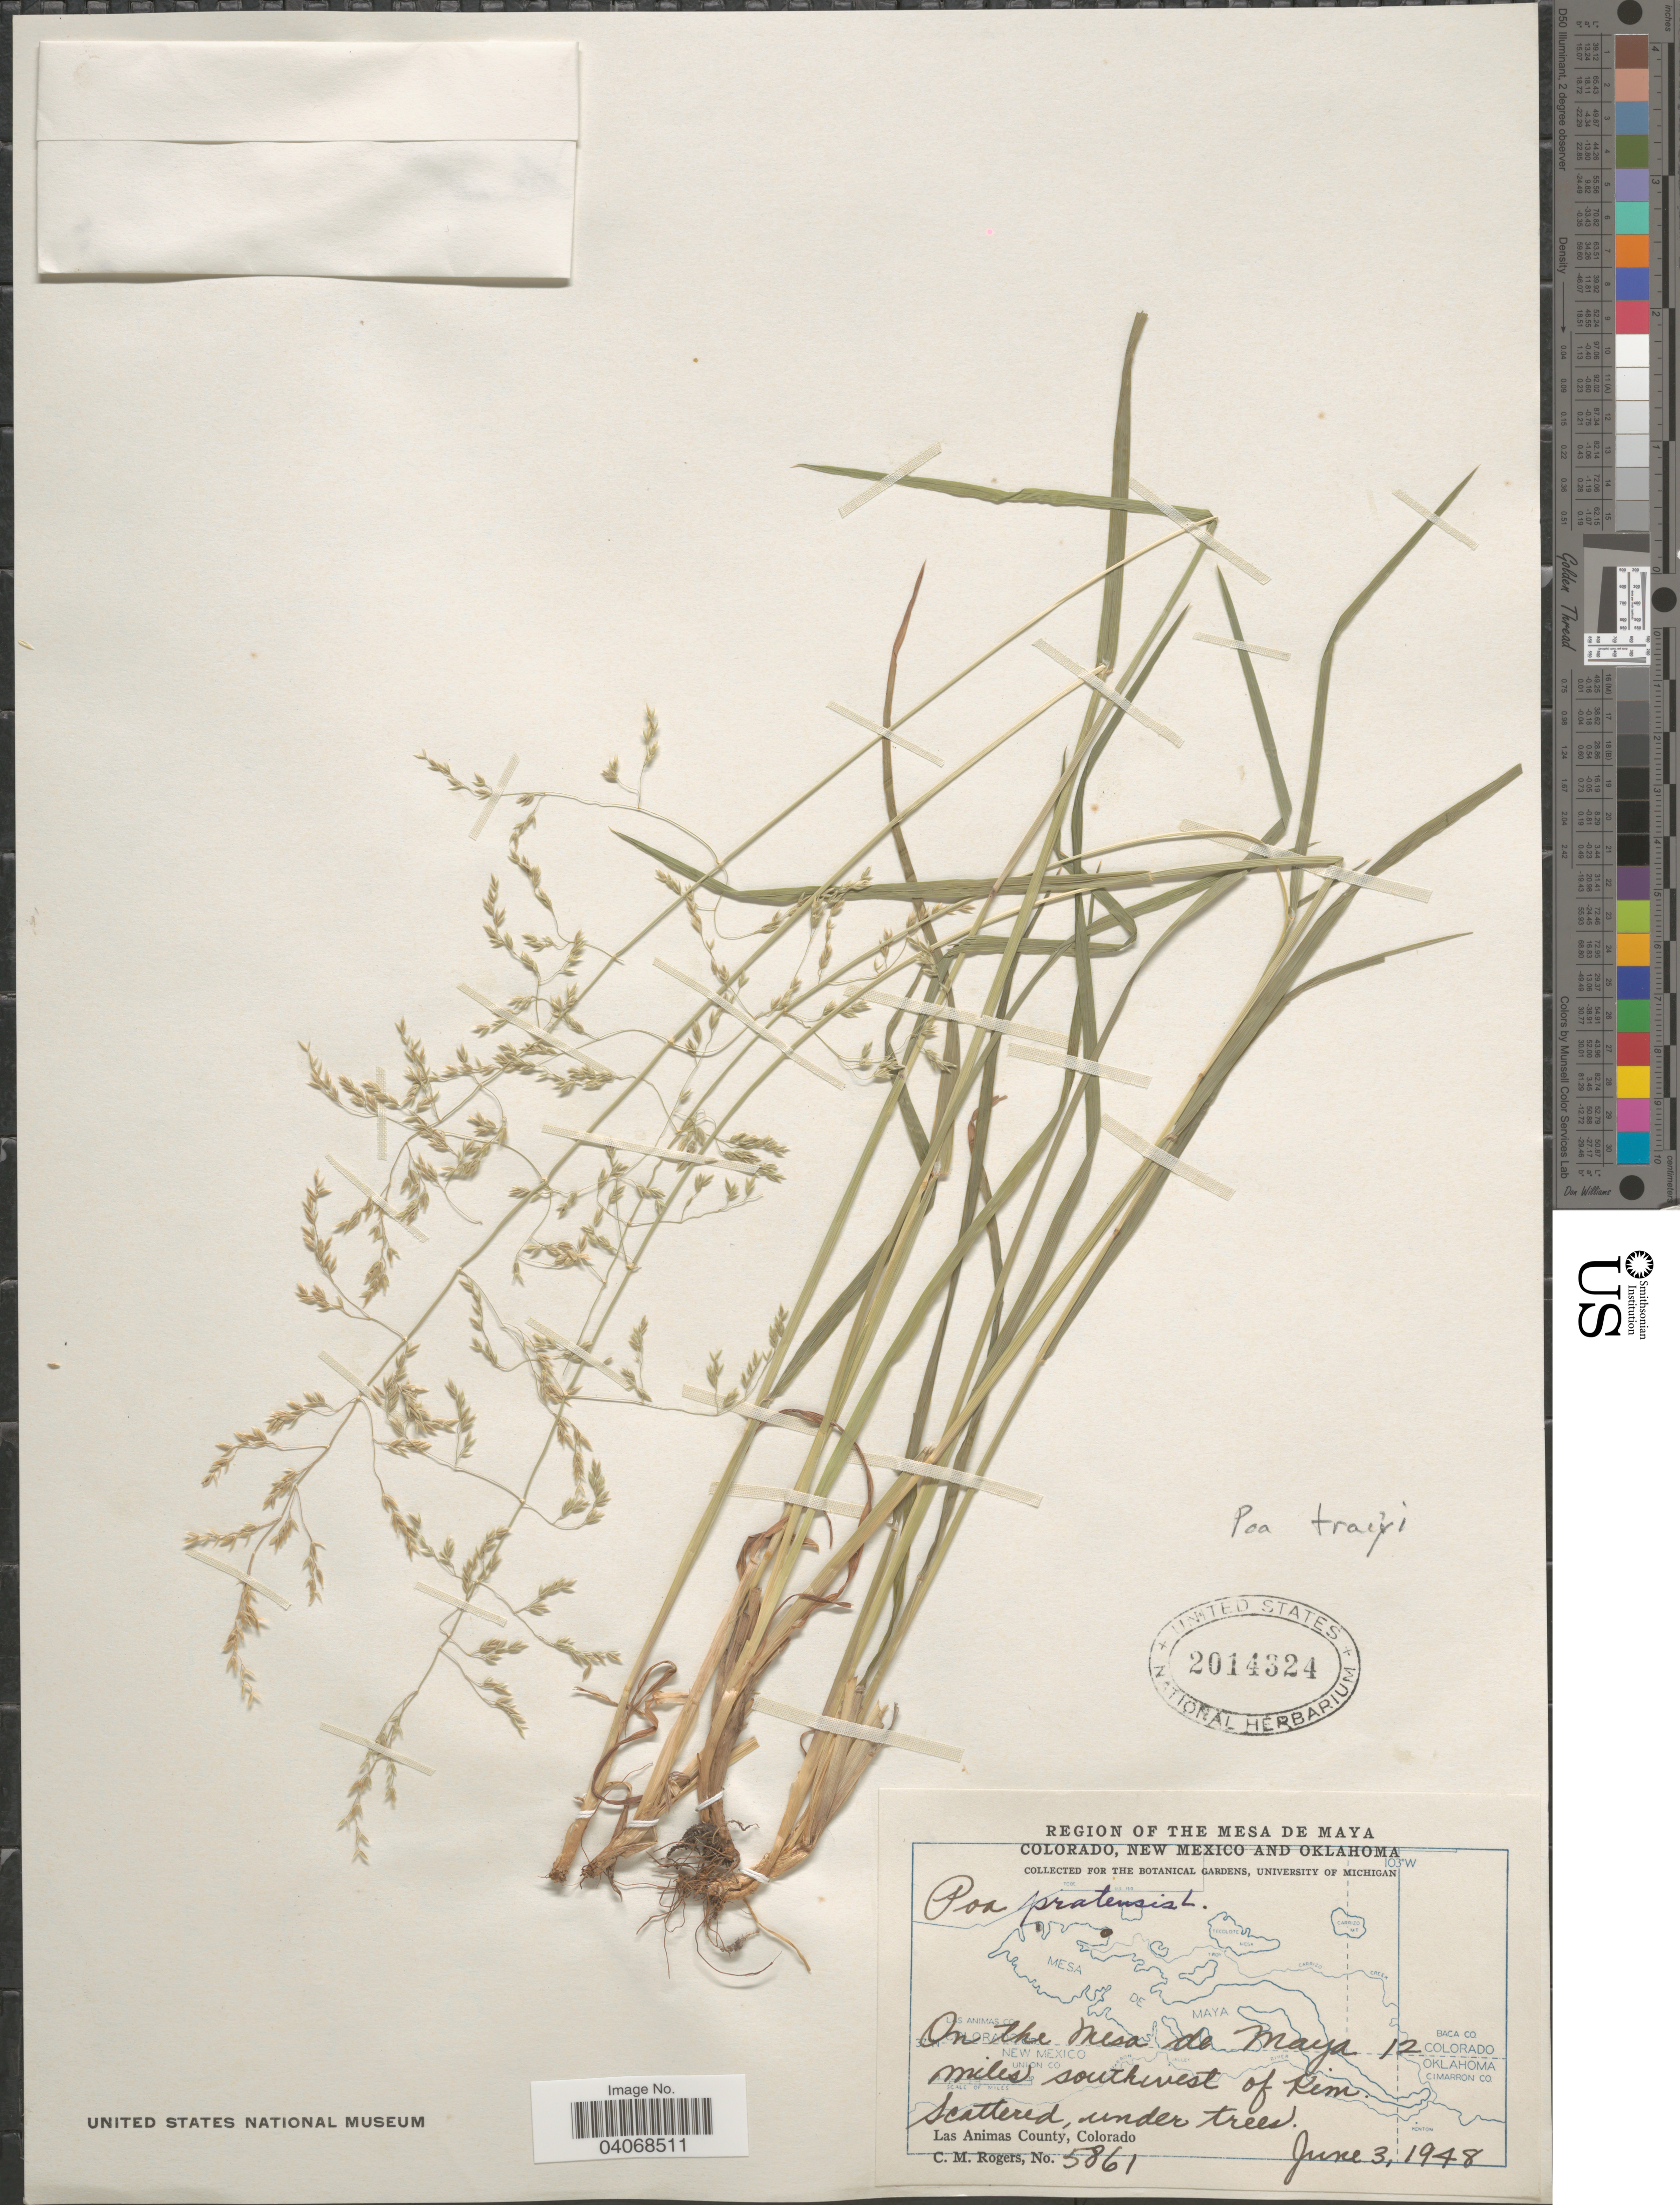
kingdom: Plantae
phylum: Tracheophyta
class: Liliopsida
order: Poales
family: Poaceae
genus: Poa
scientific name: Poa tracyi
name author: Vasey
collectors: C. M. Rogers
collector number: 5861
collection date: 1948-06-03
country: United States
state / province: Colorado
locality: Region of the Mesa de Maya. Las Animas County. On the Mesa de Maya 12 miles southwest of Kim.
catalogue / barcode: US 2014324